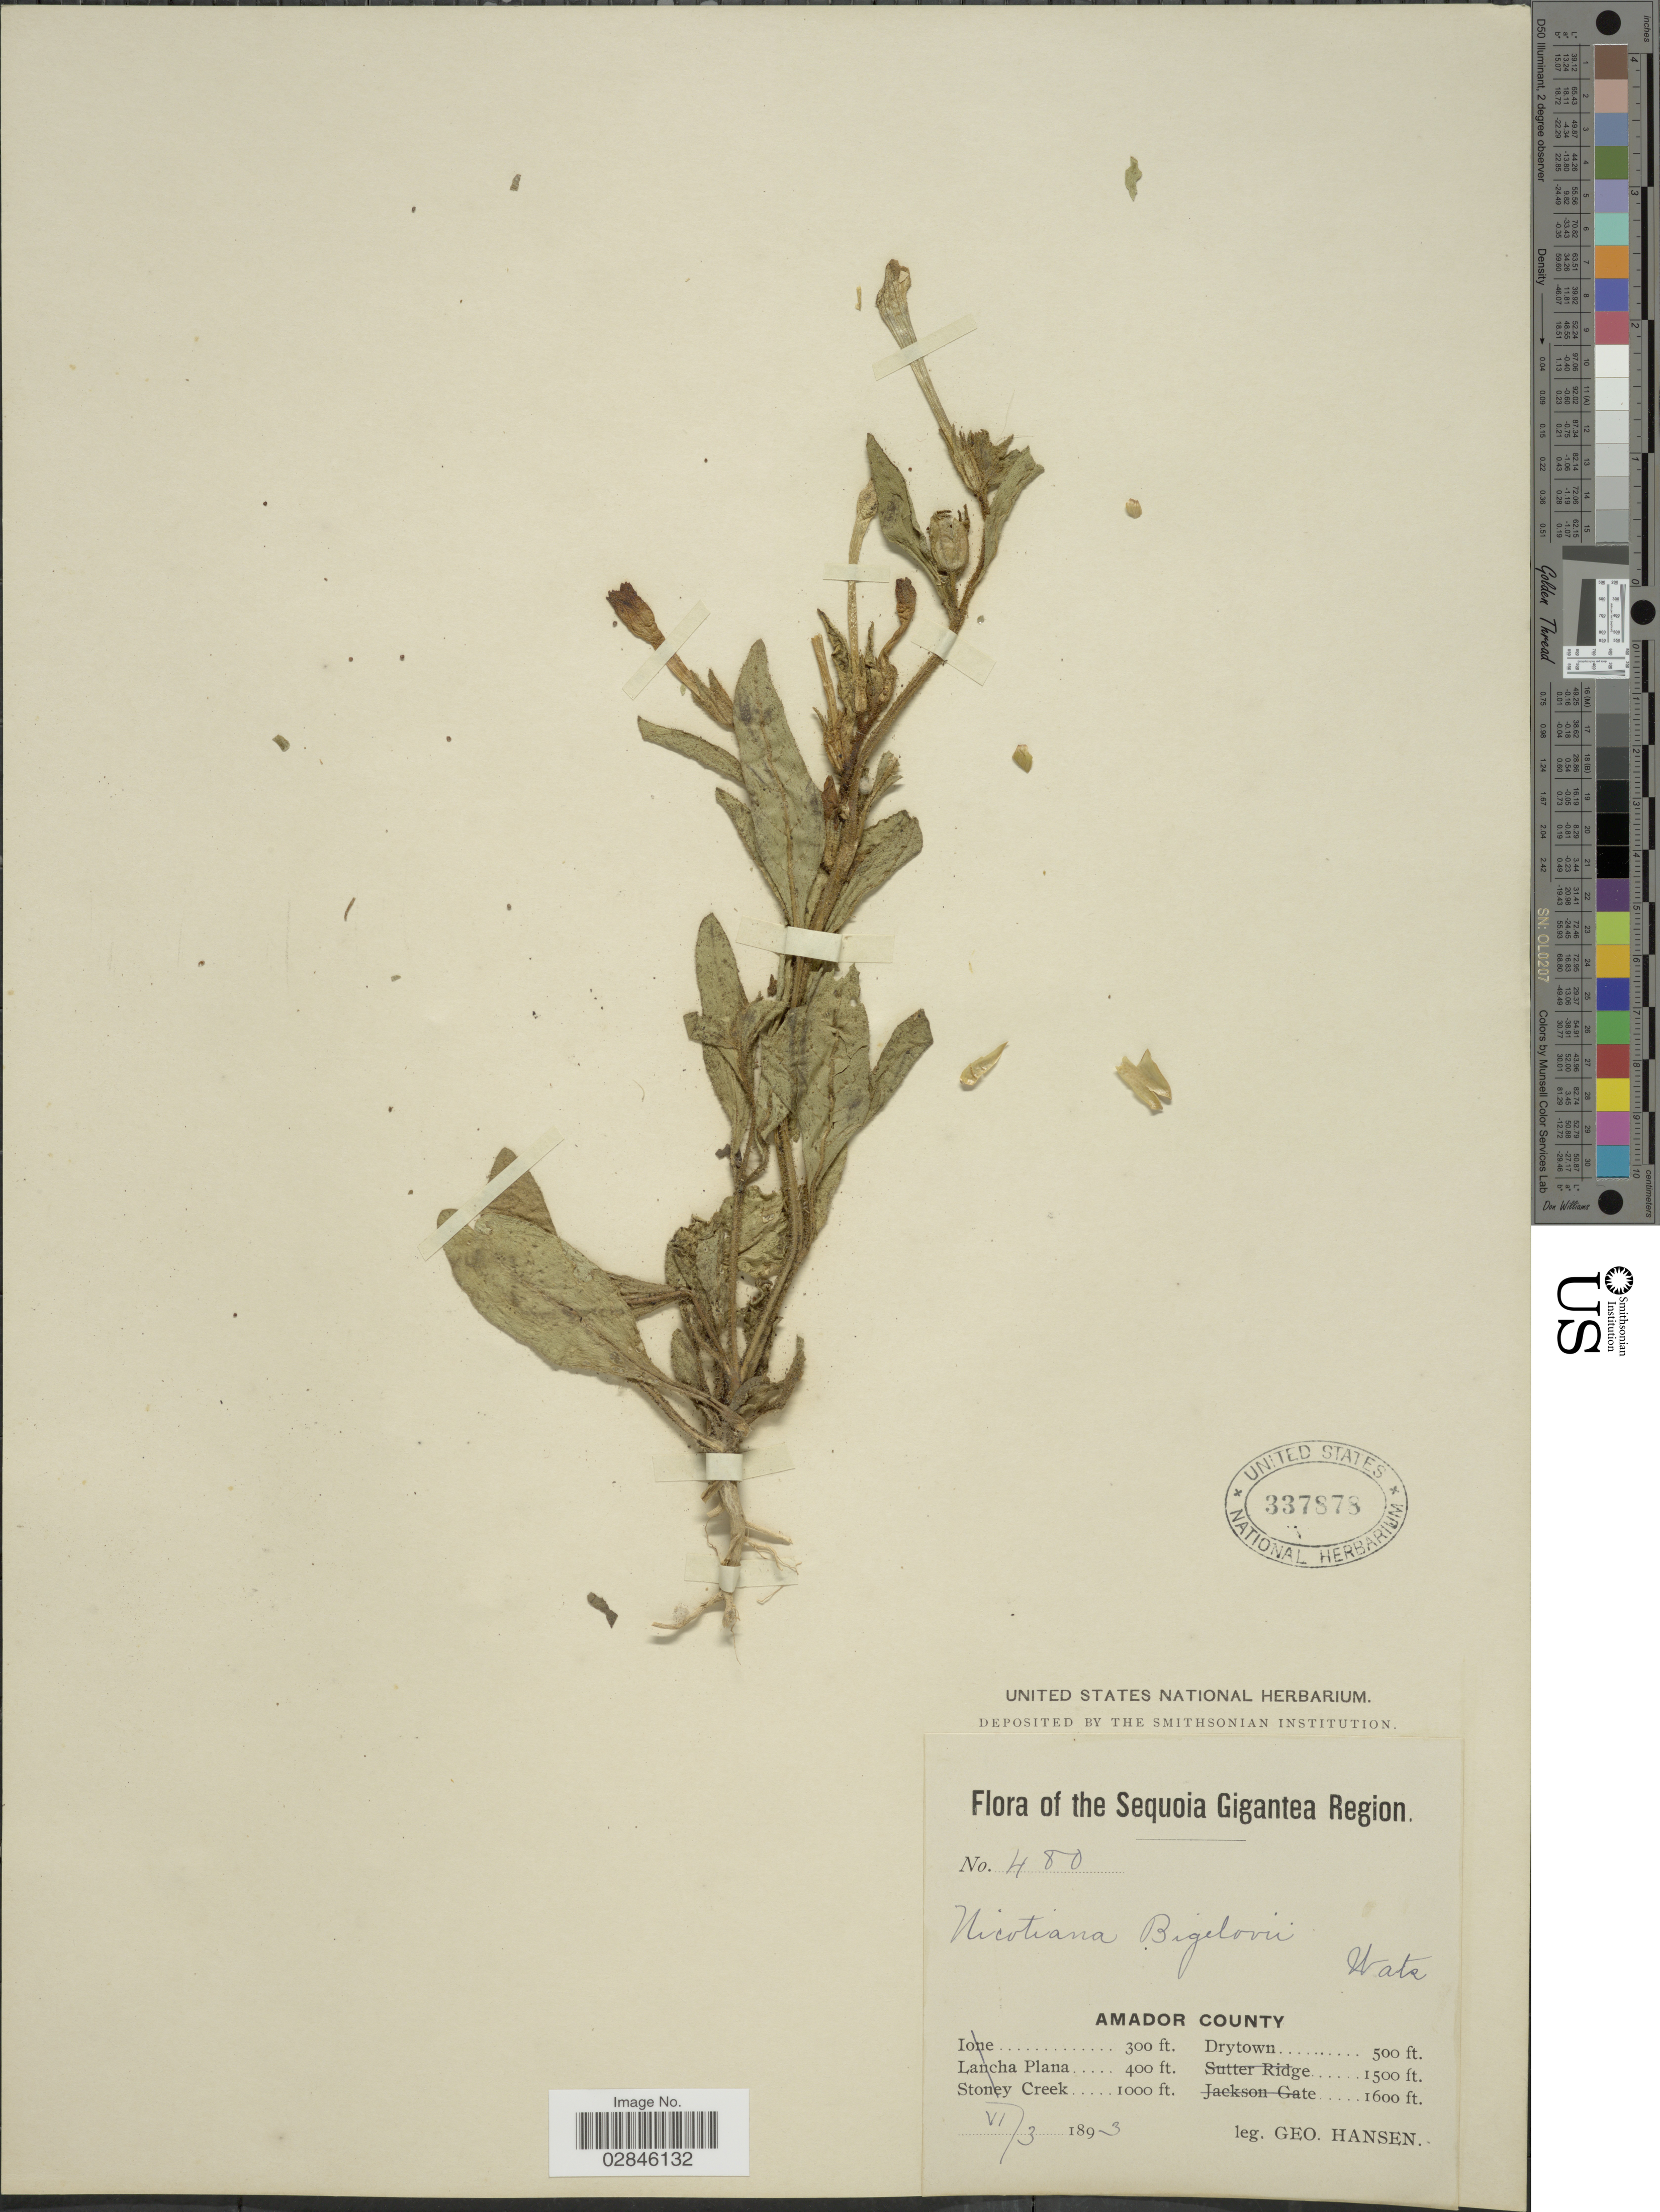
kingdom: Plantae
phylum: Tracheophyta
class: Magnoliopsida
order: Solanales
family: Solanaceae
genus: Nicotiana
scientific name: Nicotiana bigelovii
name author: S. Watson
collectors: G. Hansen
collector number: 480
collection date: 1893-06-03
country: United States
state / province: California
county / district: Amador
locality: Sequoia Gigantea Region. Amador County. Drytown.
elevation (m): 152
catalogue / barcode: US 337878